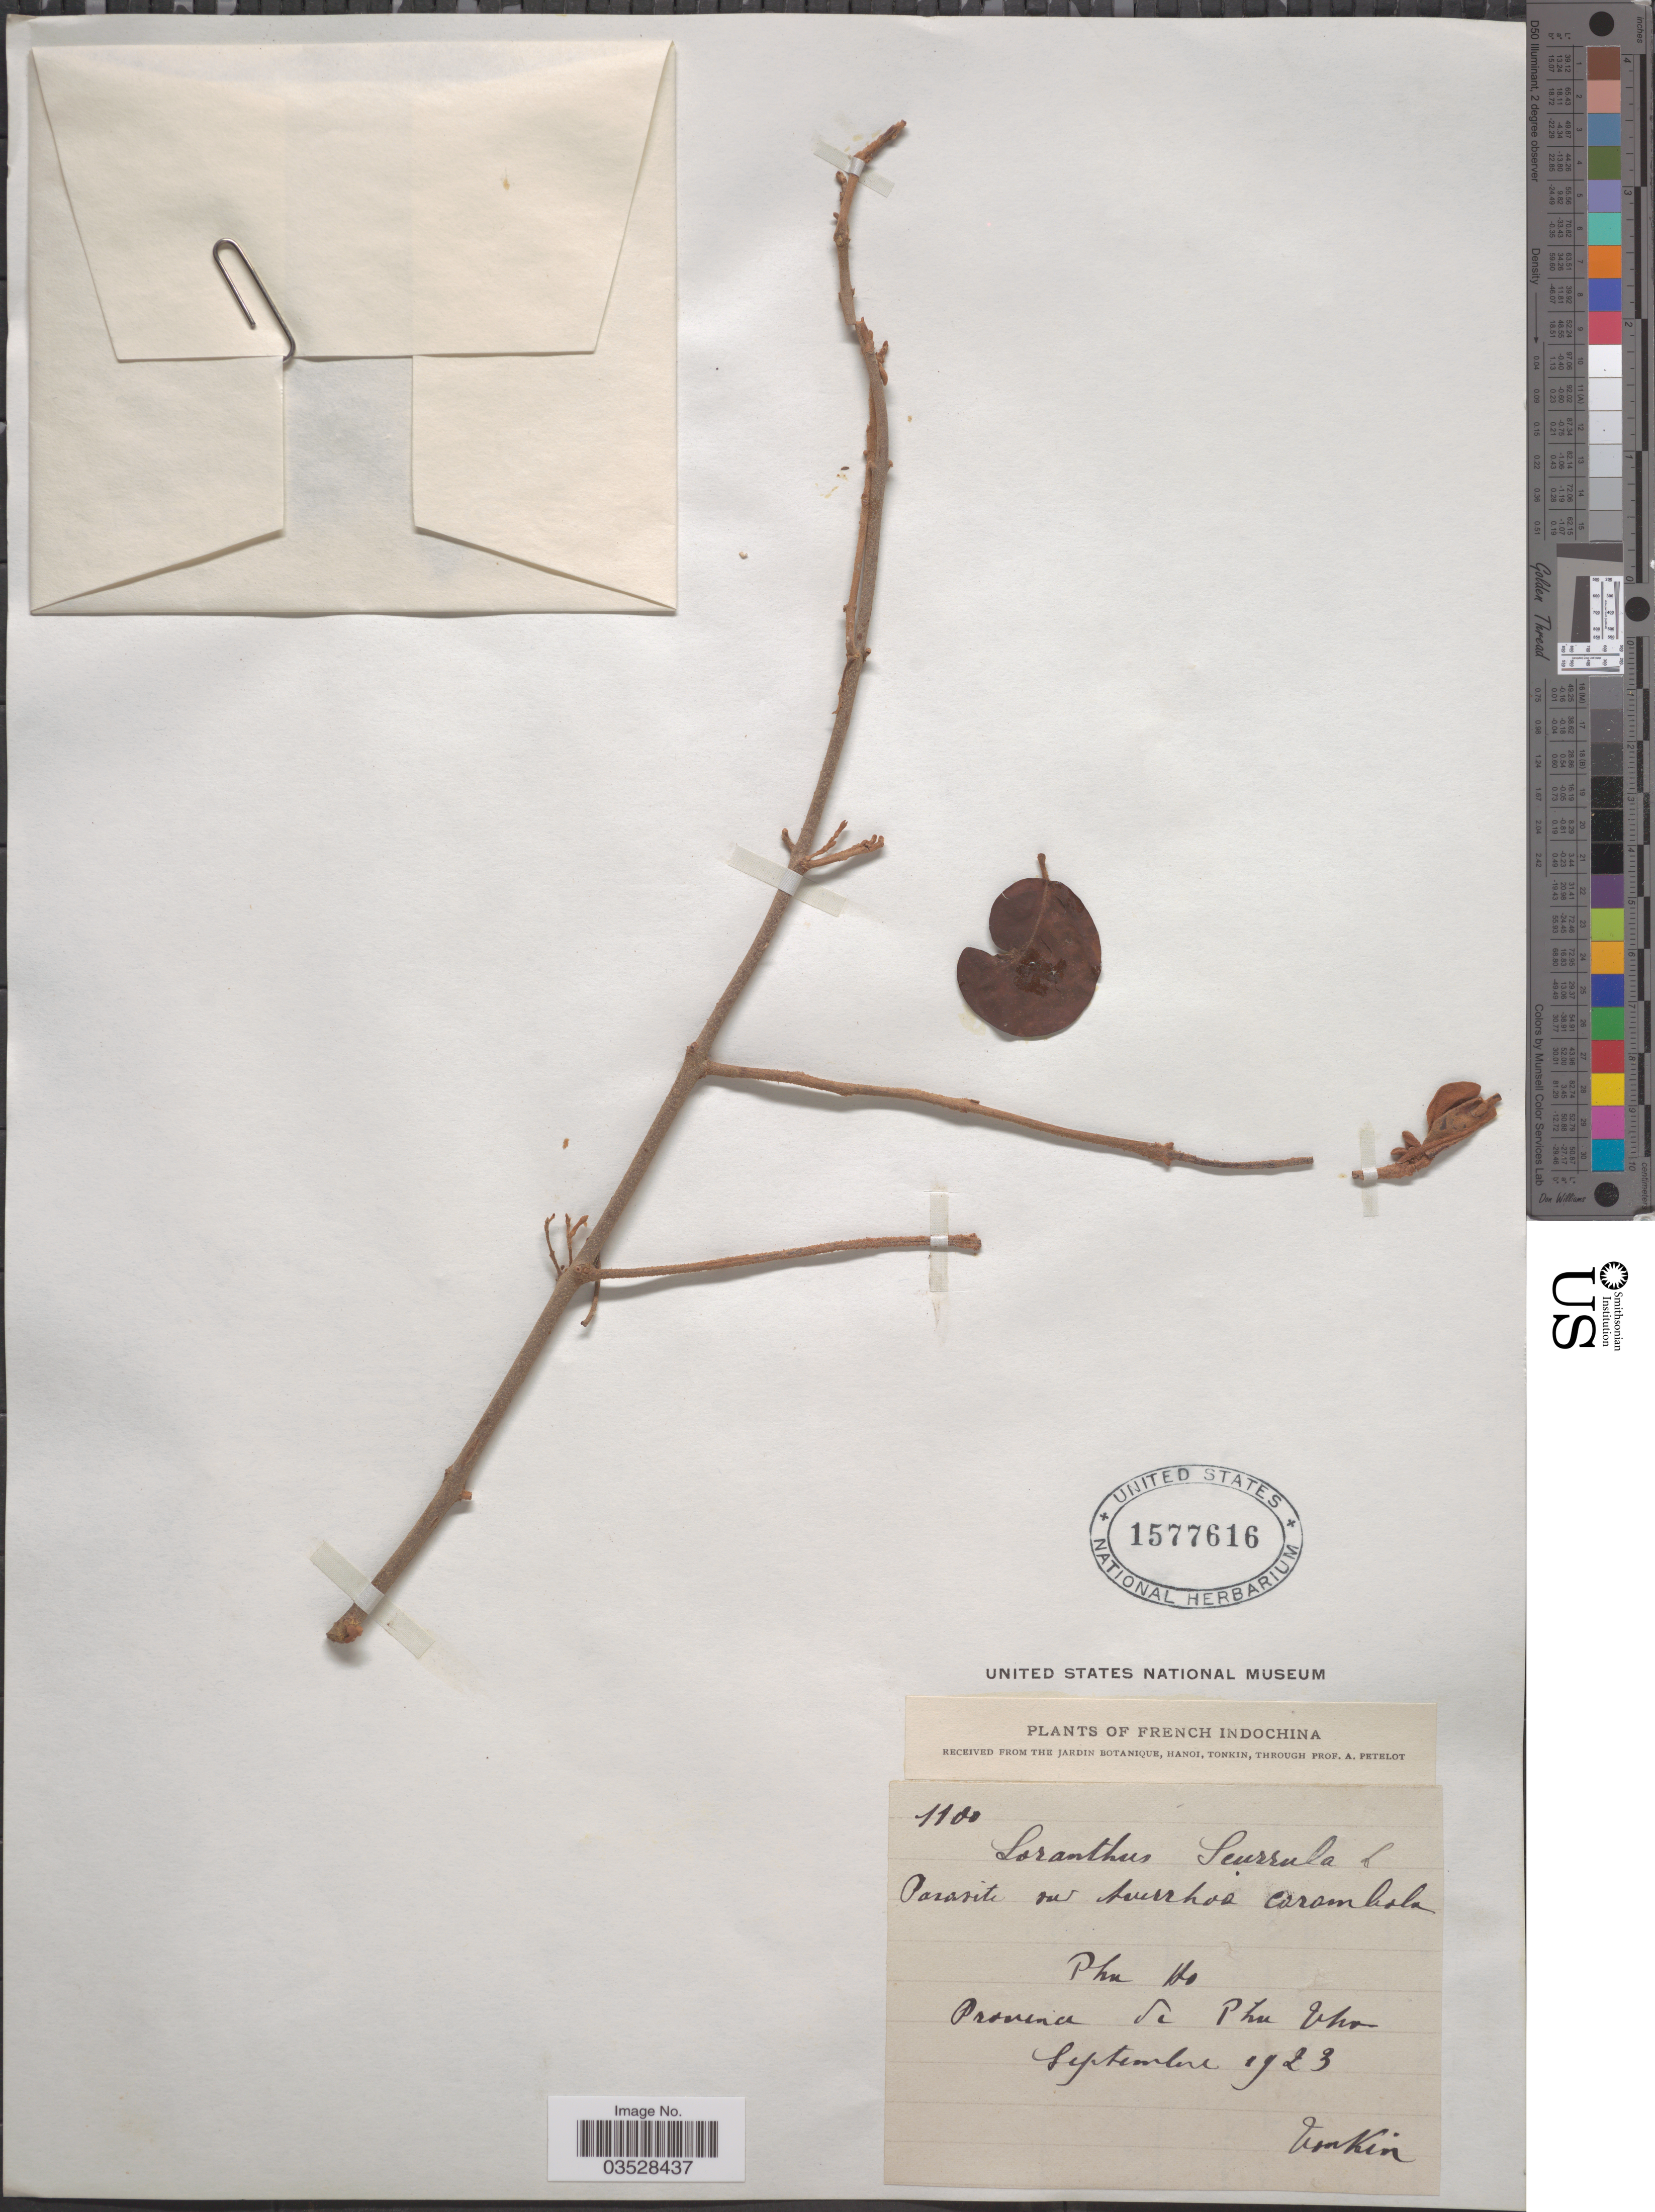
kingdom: Plantae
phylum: Tracheophyta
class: Magnoliopsida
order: Santalales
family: Loranthaceae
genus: Loranthus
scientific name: Loranthus scurrula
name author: L.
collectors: Pételot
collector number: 1100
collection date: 1923-09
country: Vietnam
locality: French Indochina. Phu Ho. Province de Phu Tho.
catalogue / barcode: US 1577616